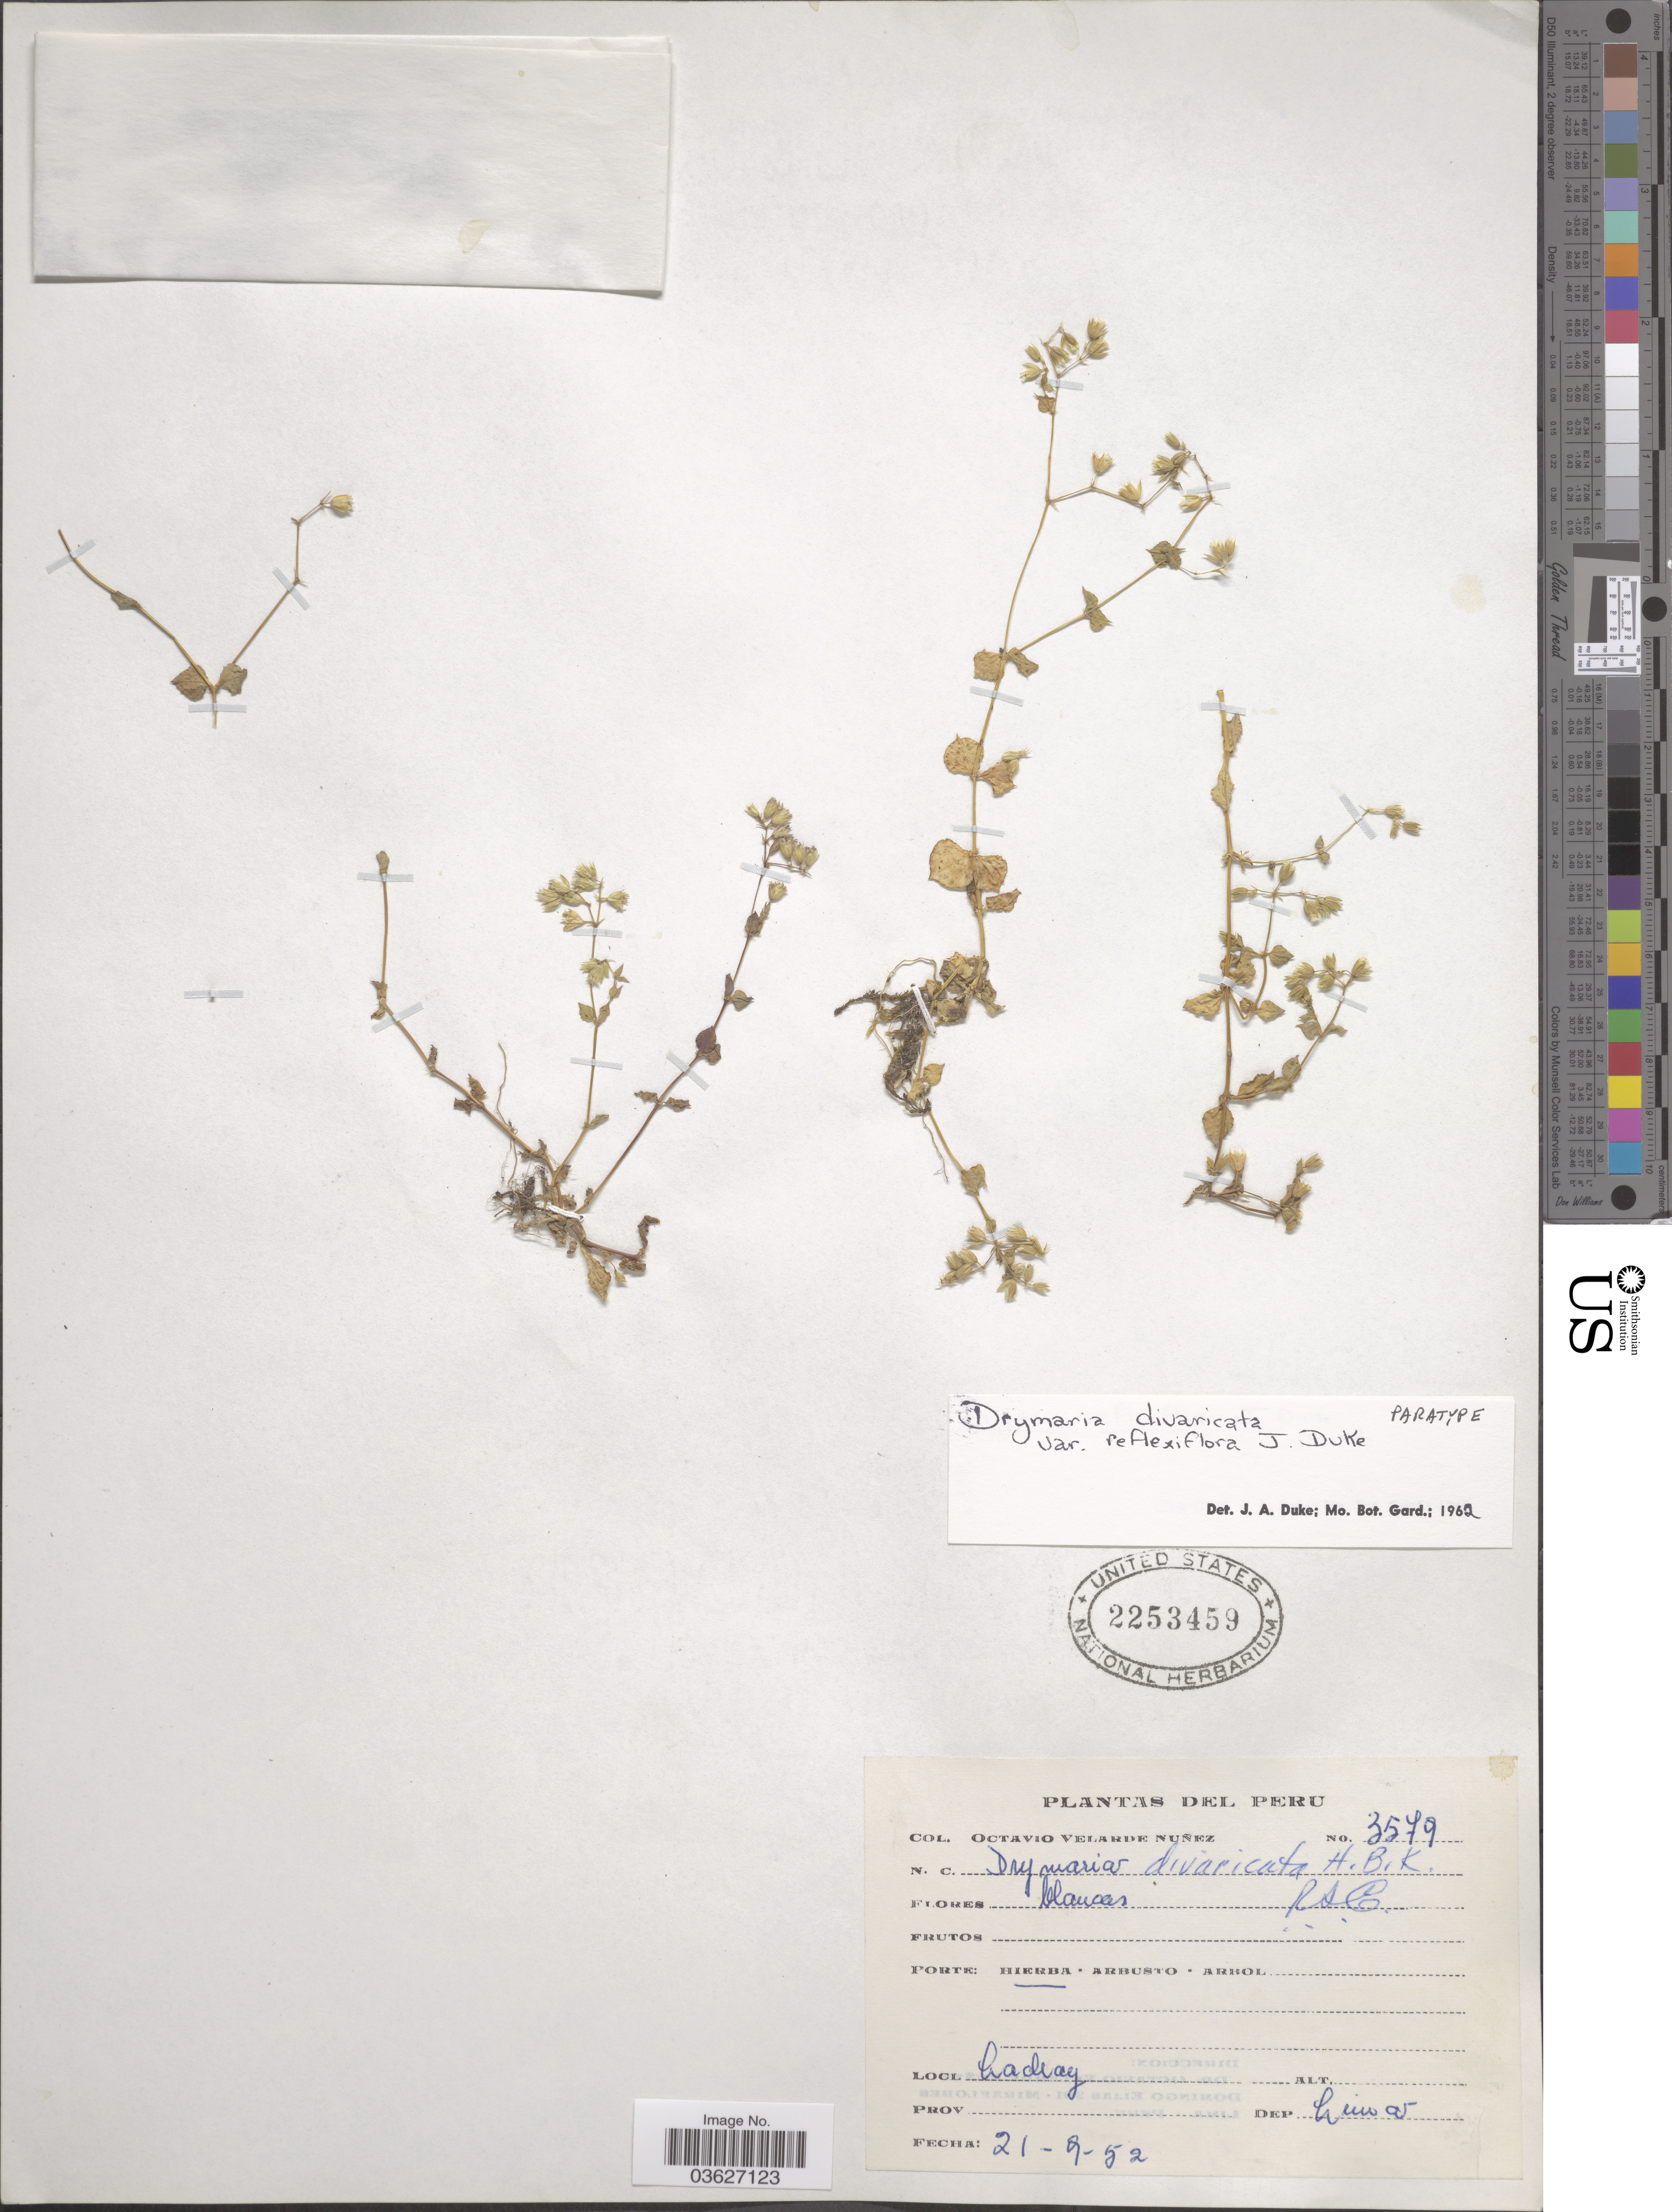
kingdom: Plantae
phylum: Tracheophyta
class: Magnoliopsida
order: Caryophyllales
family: Caryophyllaceae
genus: Drymaria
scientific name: Drymaria divaricata var. reflexiflora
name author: J.A. Duke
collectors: O. Velarde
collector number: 3579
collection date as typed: Transcribed d/m/y: 21/9/52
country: Peru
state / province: Lima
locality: Lachay. Dep. Lima.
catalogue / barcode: US 2253459